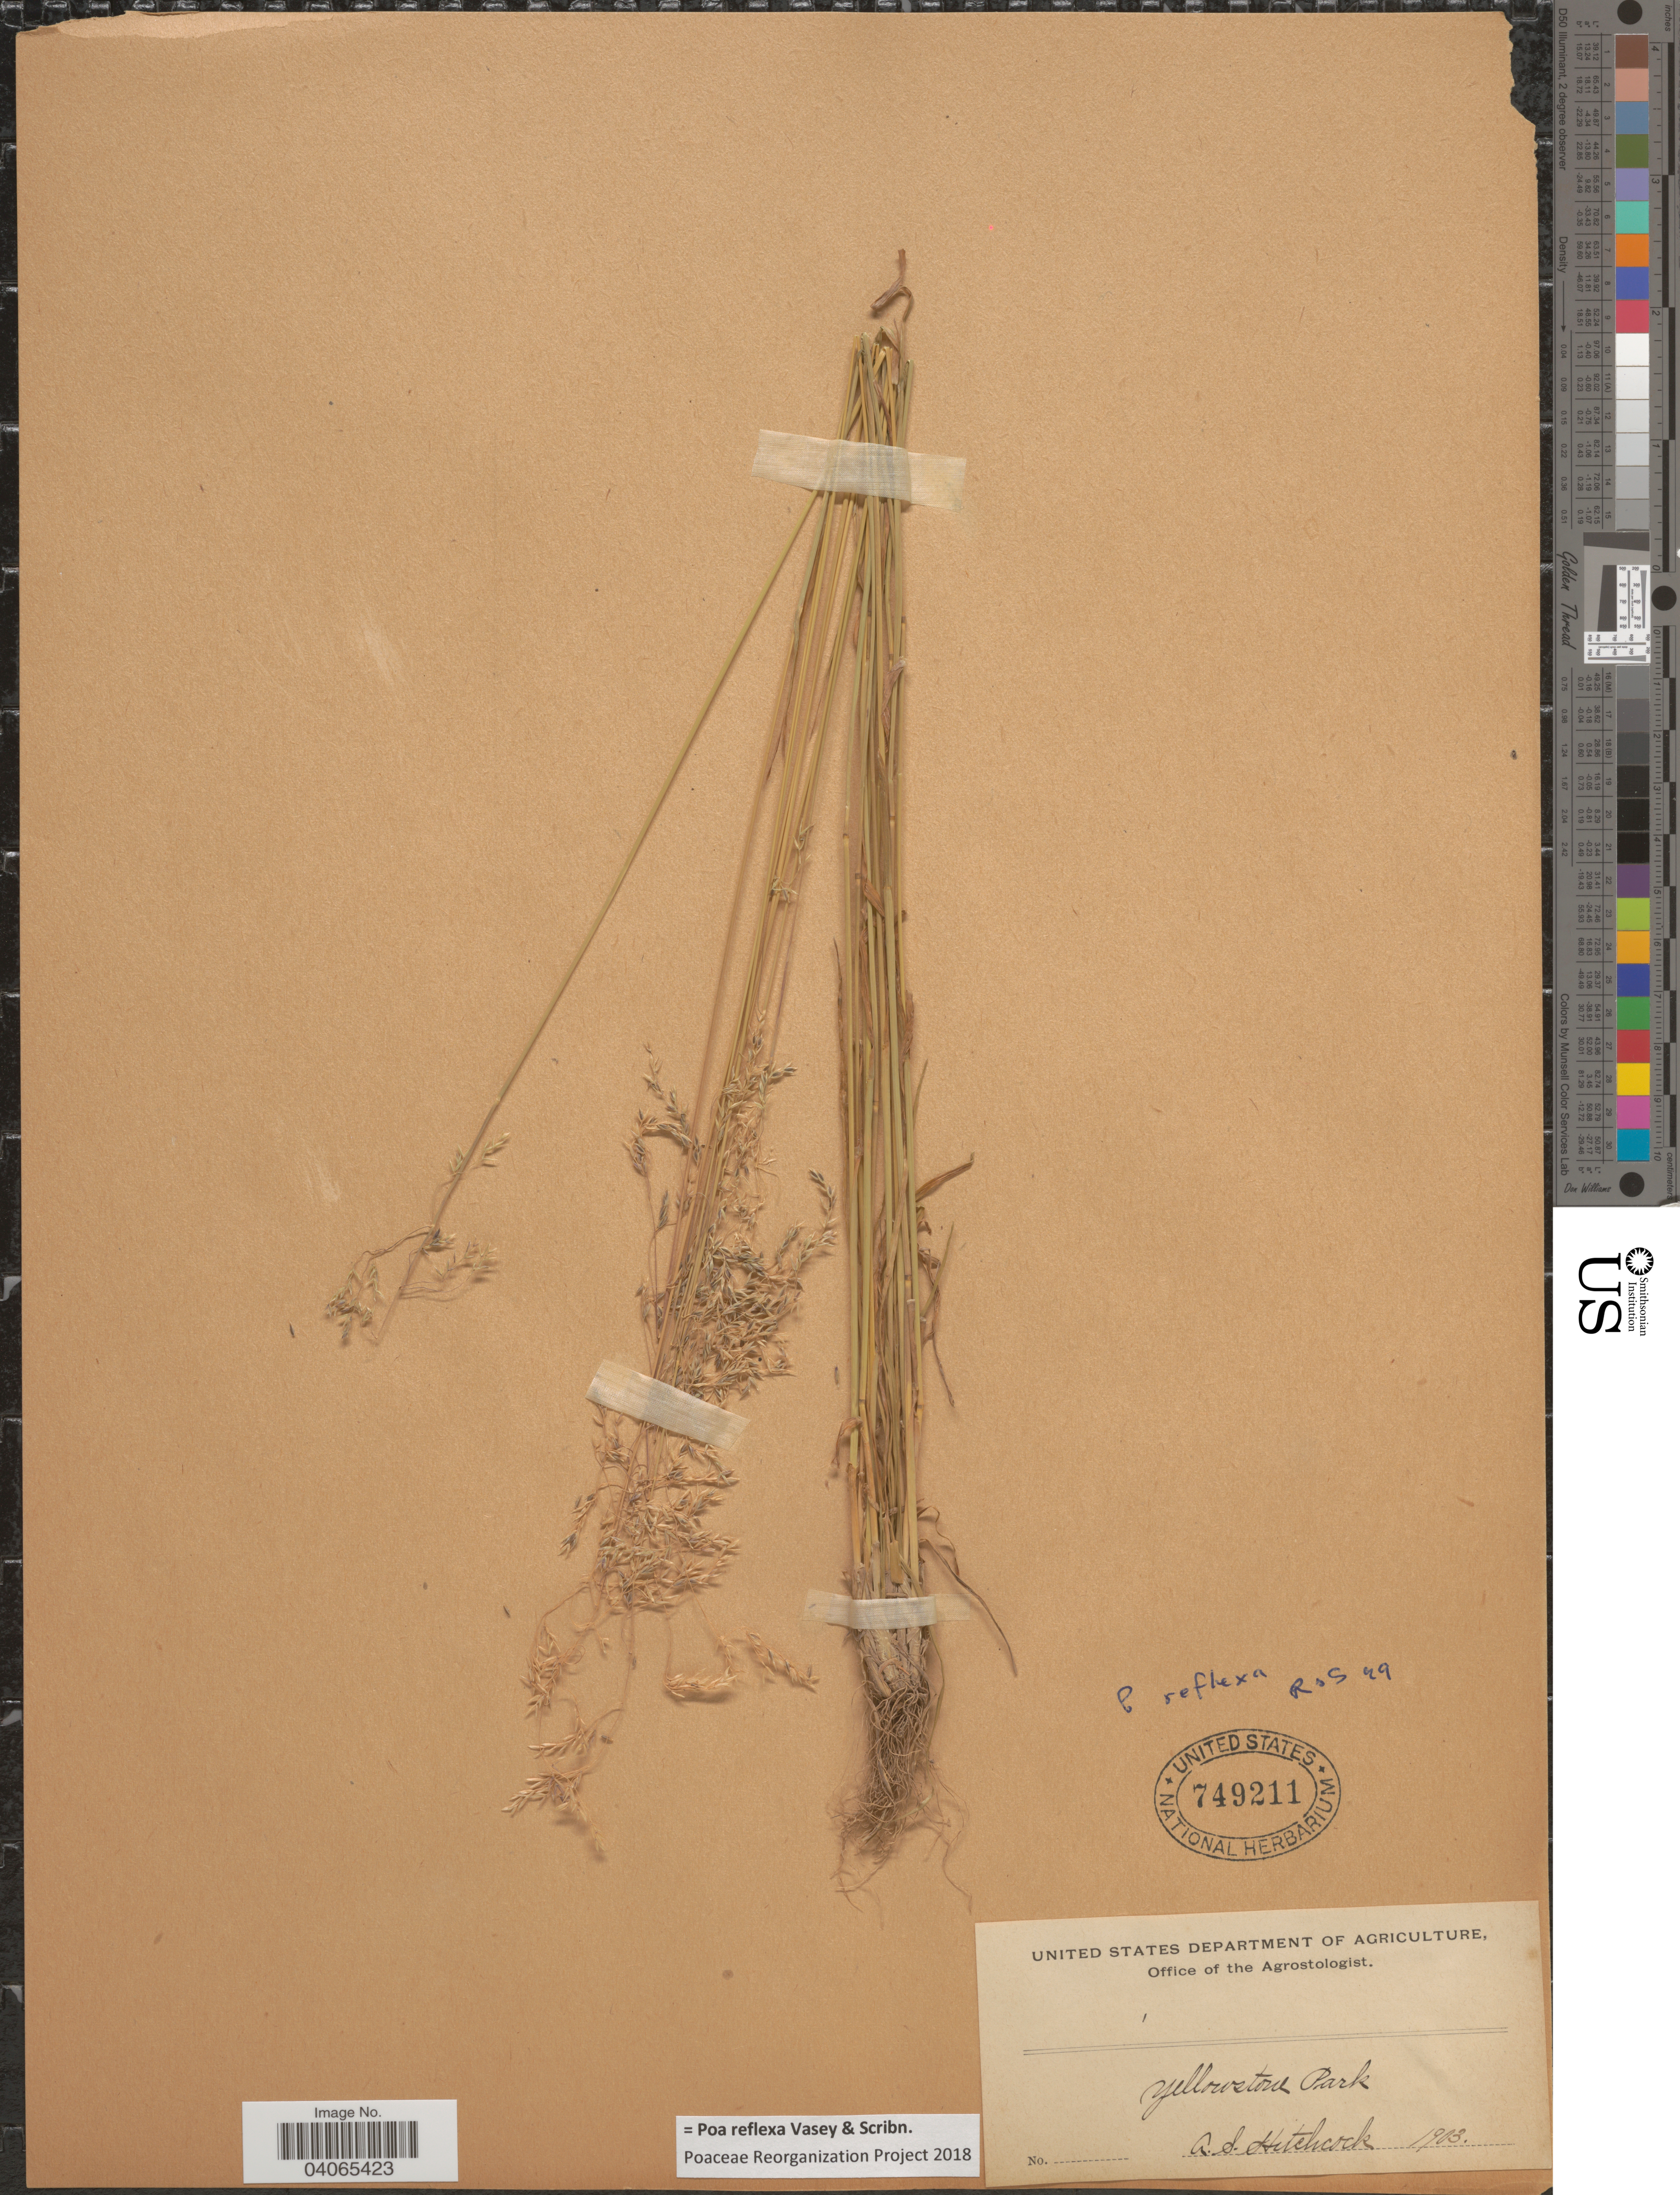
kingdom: Plantae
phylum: Tracheophyta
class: Liliopsida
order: Poales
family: Poaceae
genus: Poa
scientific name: Poa reflexa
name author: Vasey & Scribn.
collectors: A. S. Hitchcock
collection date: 1903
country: United States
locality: Yellowstone Park.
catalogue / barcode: US 749211